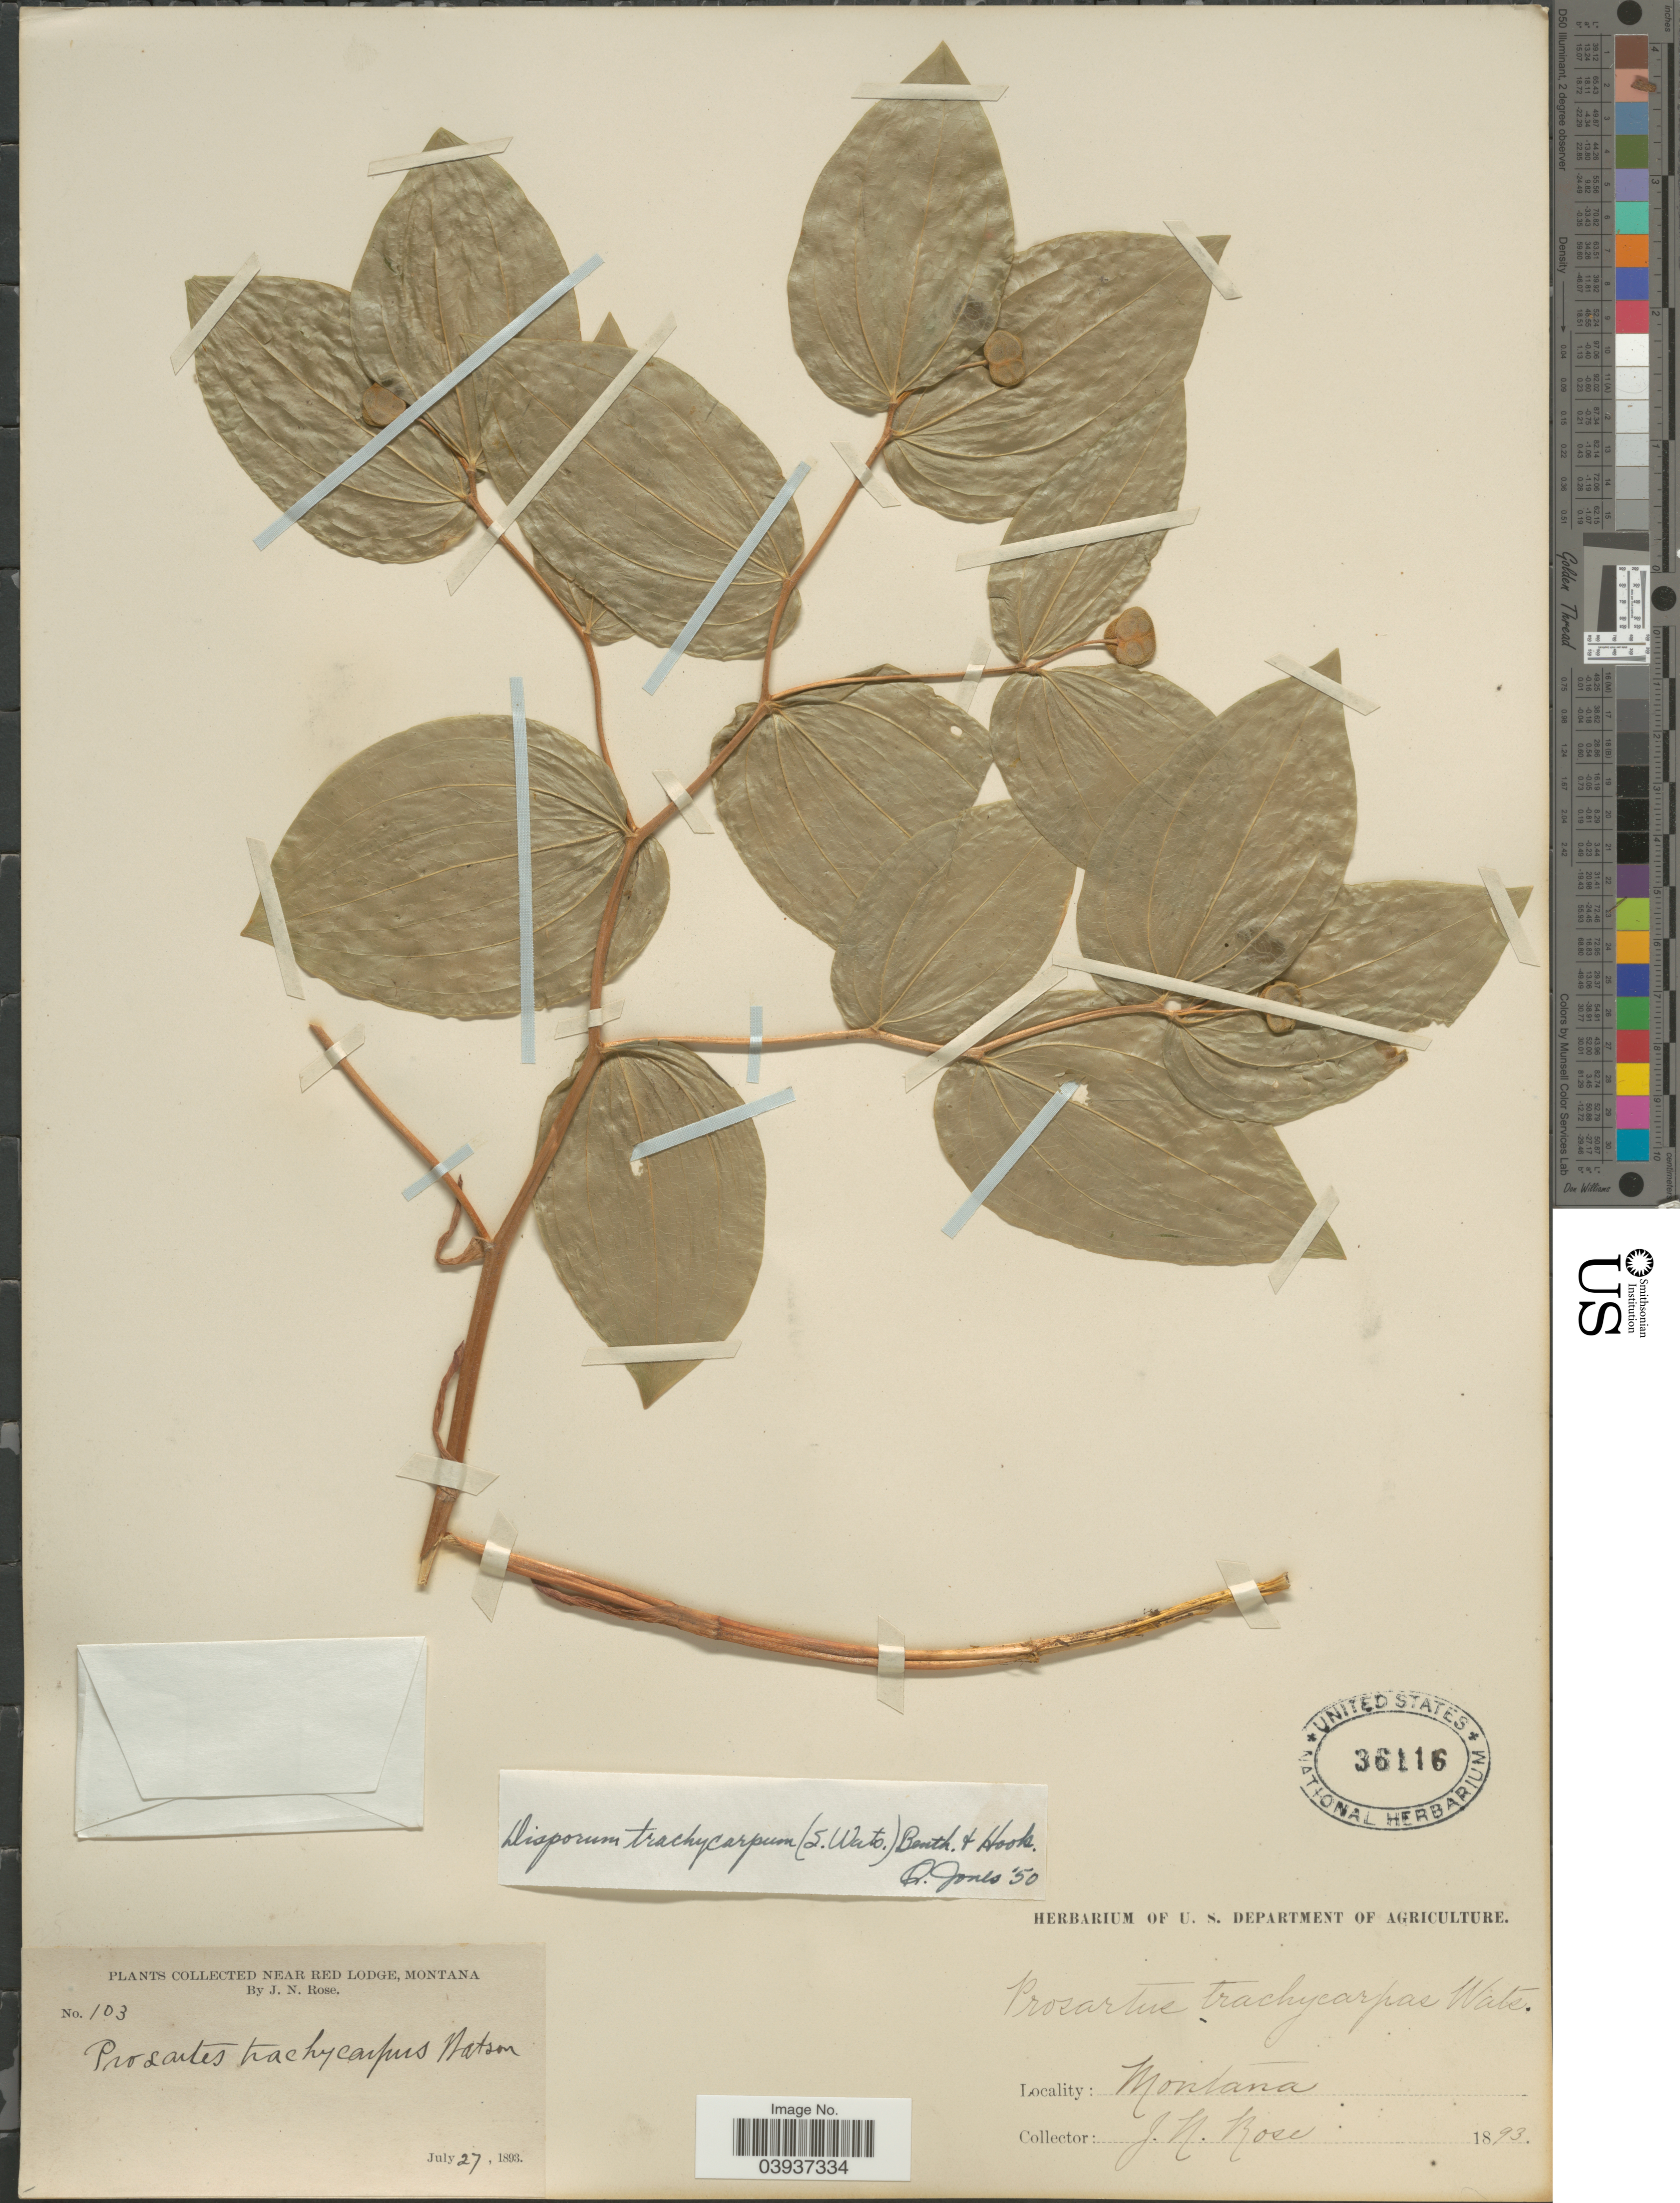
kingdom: Plantae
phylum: Tracheophyta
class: Liliopsida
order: Liliales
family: Colchicaceae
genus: Disporum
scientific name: Disporum trachycarpum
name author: (S. Watson) Benth. & Hook. f.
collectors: J. N. Rose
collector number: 103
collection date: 1893-07-27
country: United States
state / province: Montana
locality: Near Red Lodge.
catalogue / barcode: US 36116